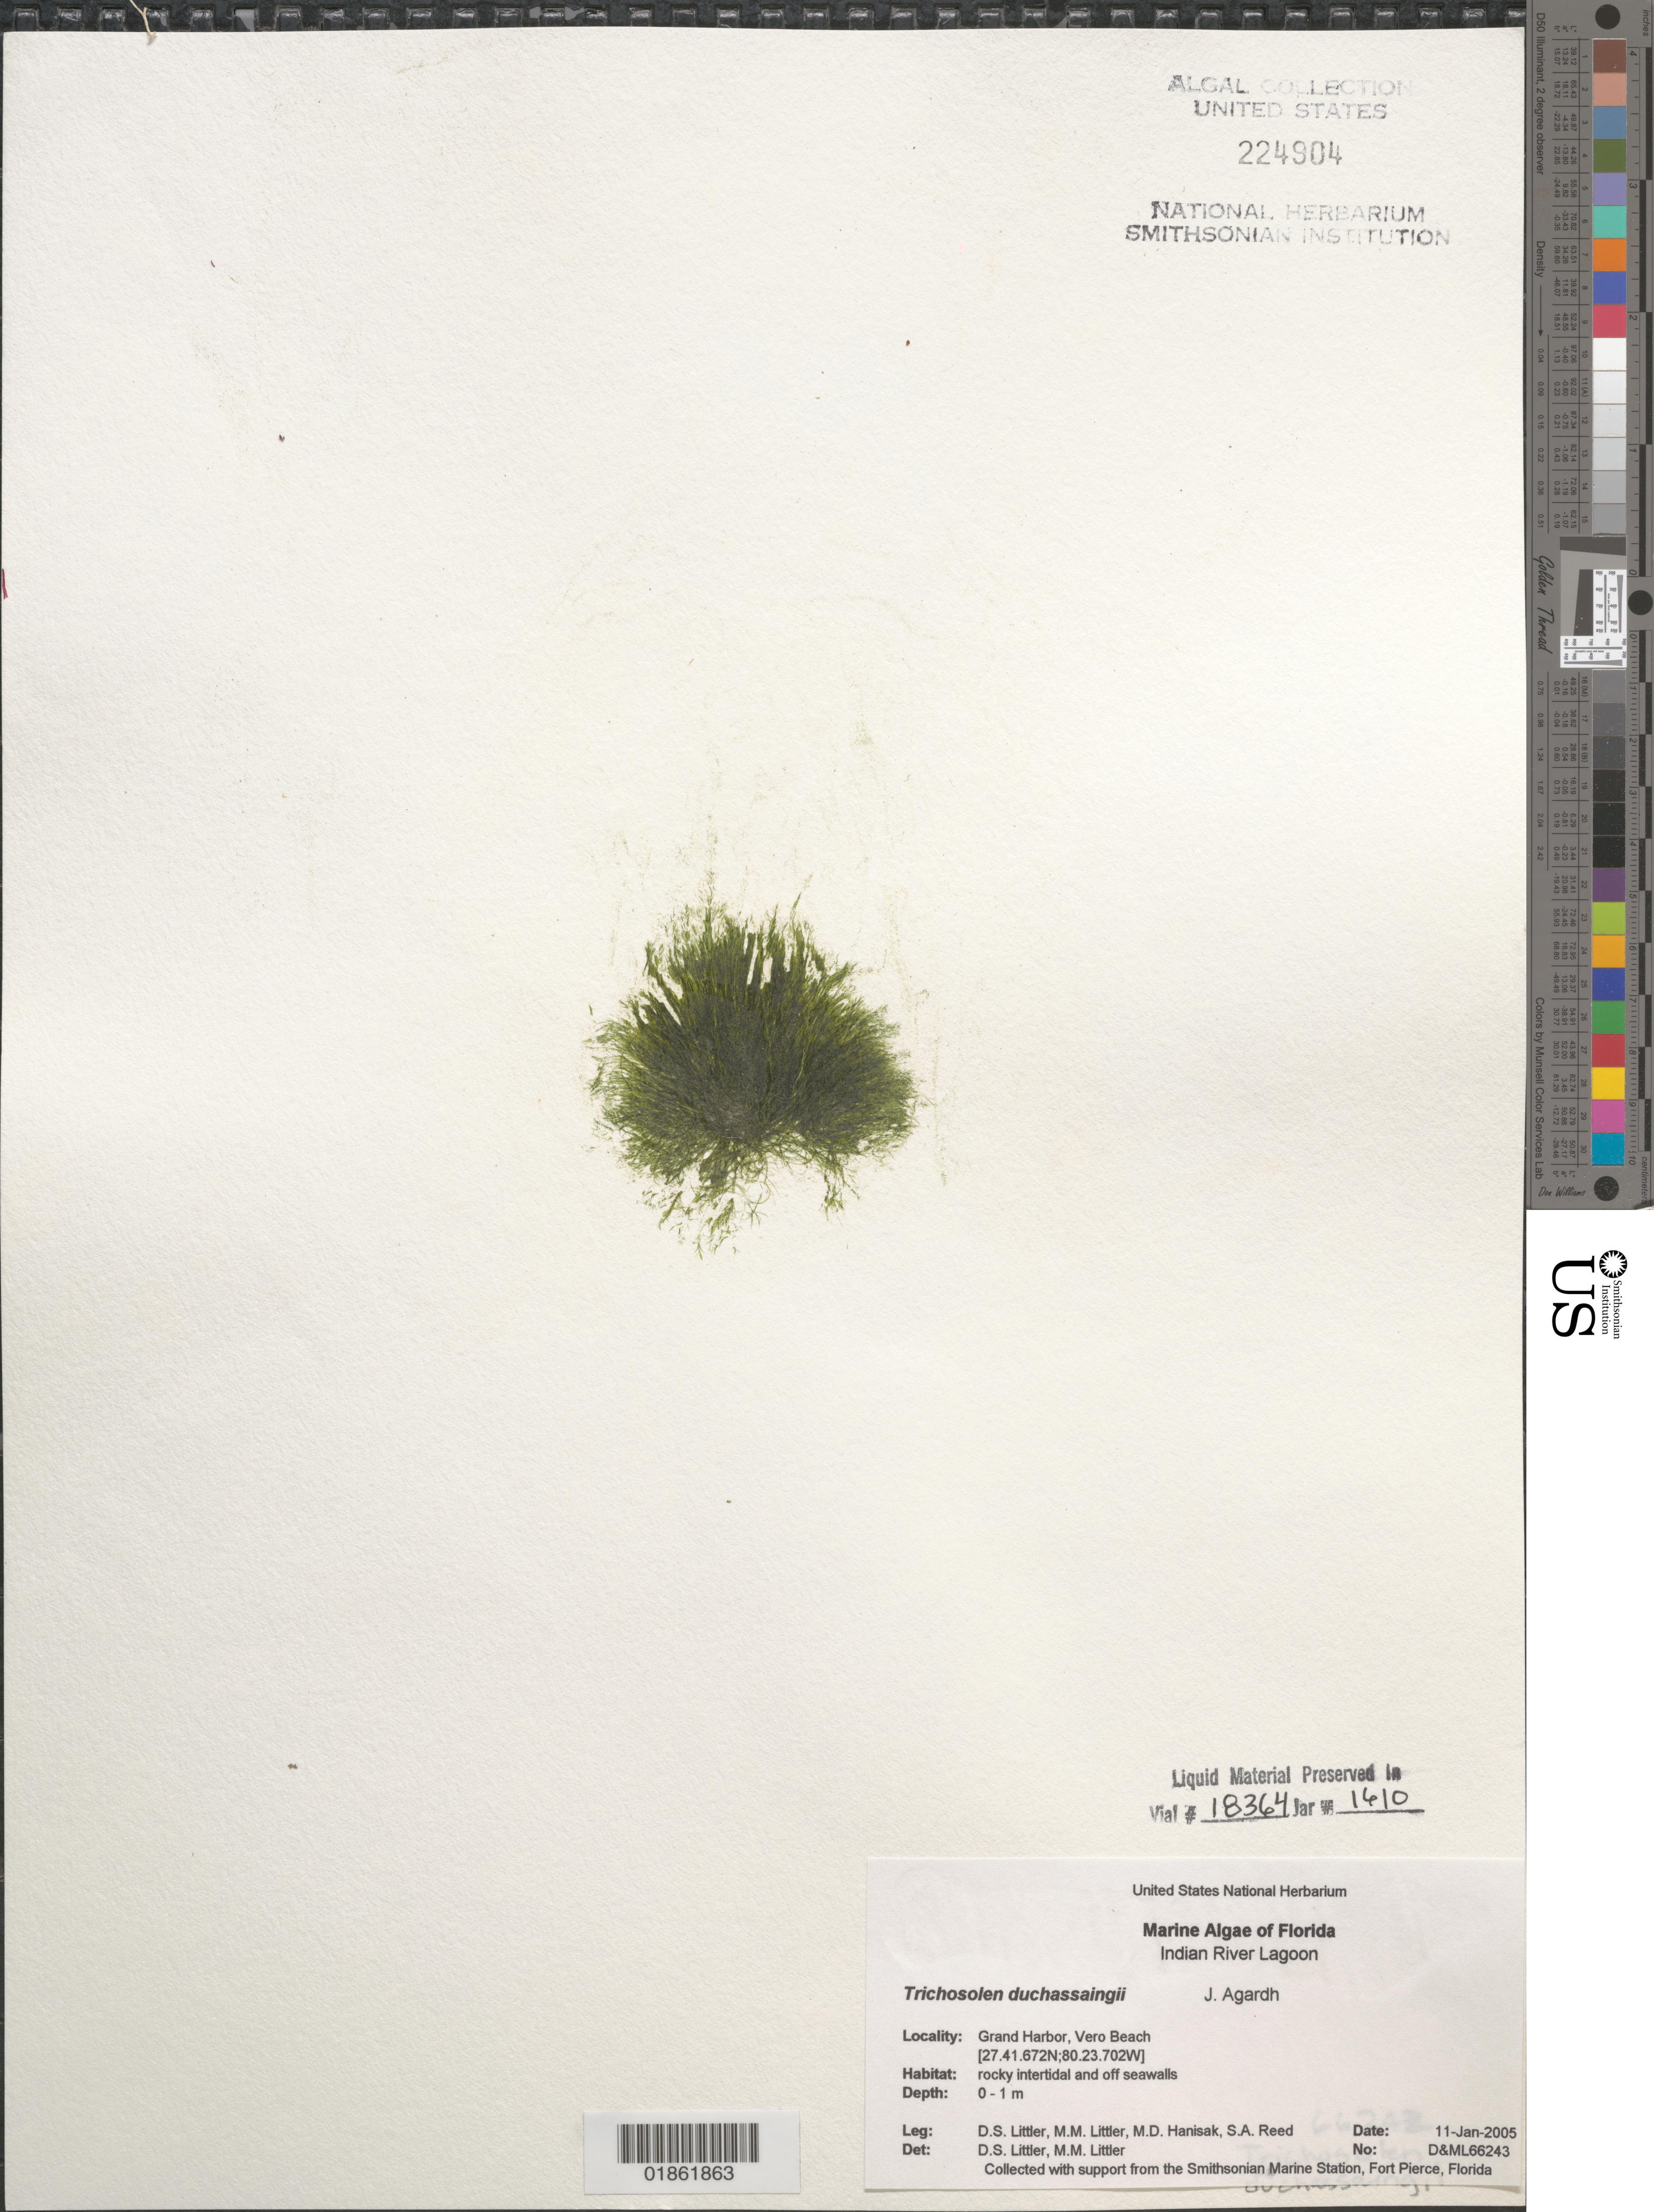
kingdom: Plantae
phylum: Chlorophyta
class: Ulvophyceae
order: Bryopsidales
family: Bryopsidaceae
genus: Trichosolen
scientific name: Trichosolen duchassaingii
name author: (J. Agardh) W.R. Taylor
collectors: D. S. Littler, M. M. Littler & M. Hanisak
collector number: D&ML 66243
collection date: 2004-12-31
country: United States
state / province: Florida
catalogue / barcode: US 224904